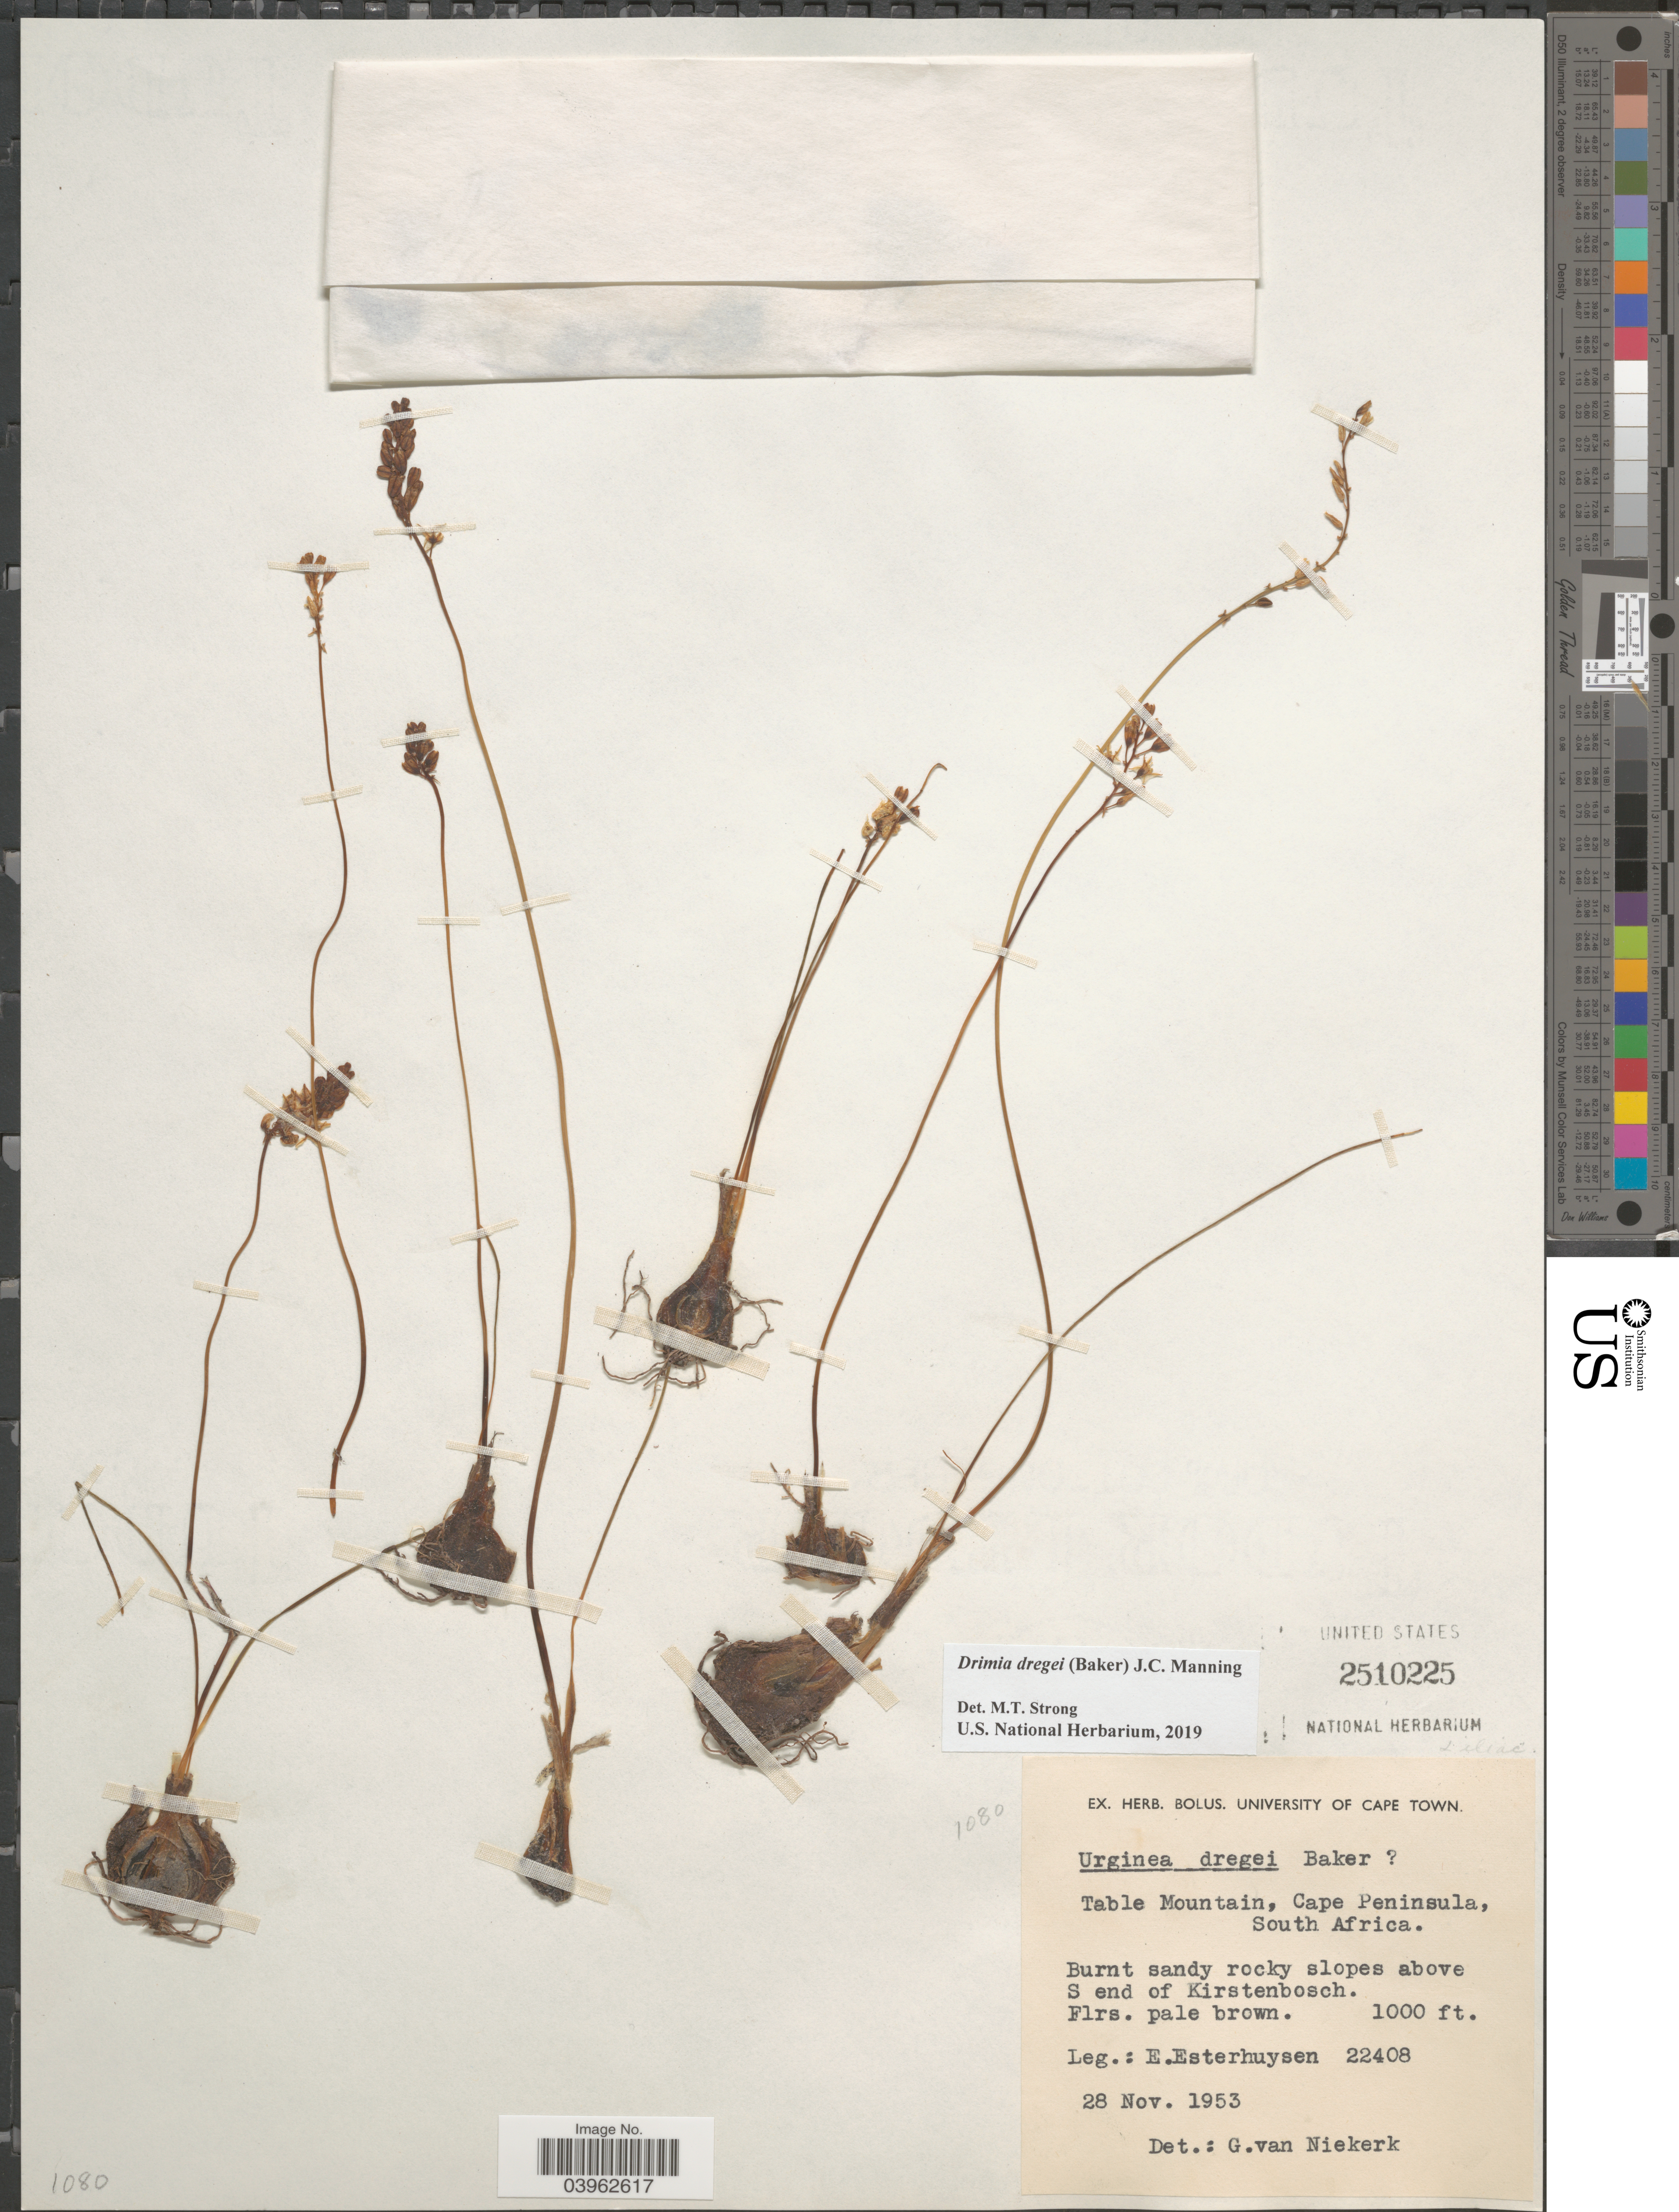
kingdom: Plantae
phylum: Tracheophyta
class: Liliopsida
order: Asparagales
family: Asparagaceae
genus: Drimia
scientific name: Drimia dregei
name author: (Baker) J.C. Manning & Goldblatt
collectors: E. E. Esterhuysen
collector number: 22408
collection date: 1953-11-28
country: South Africa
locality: Table Mountain, Cape Peninsula. Burnt sandy rocky slopes above S end of Kirstenbosch.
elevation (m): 305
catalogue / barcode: US 2510225